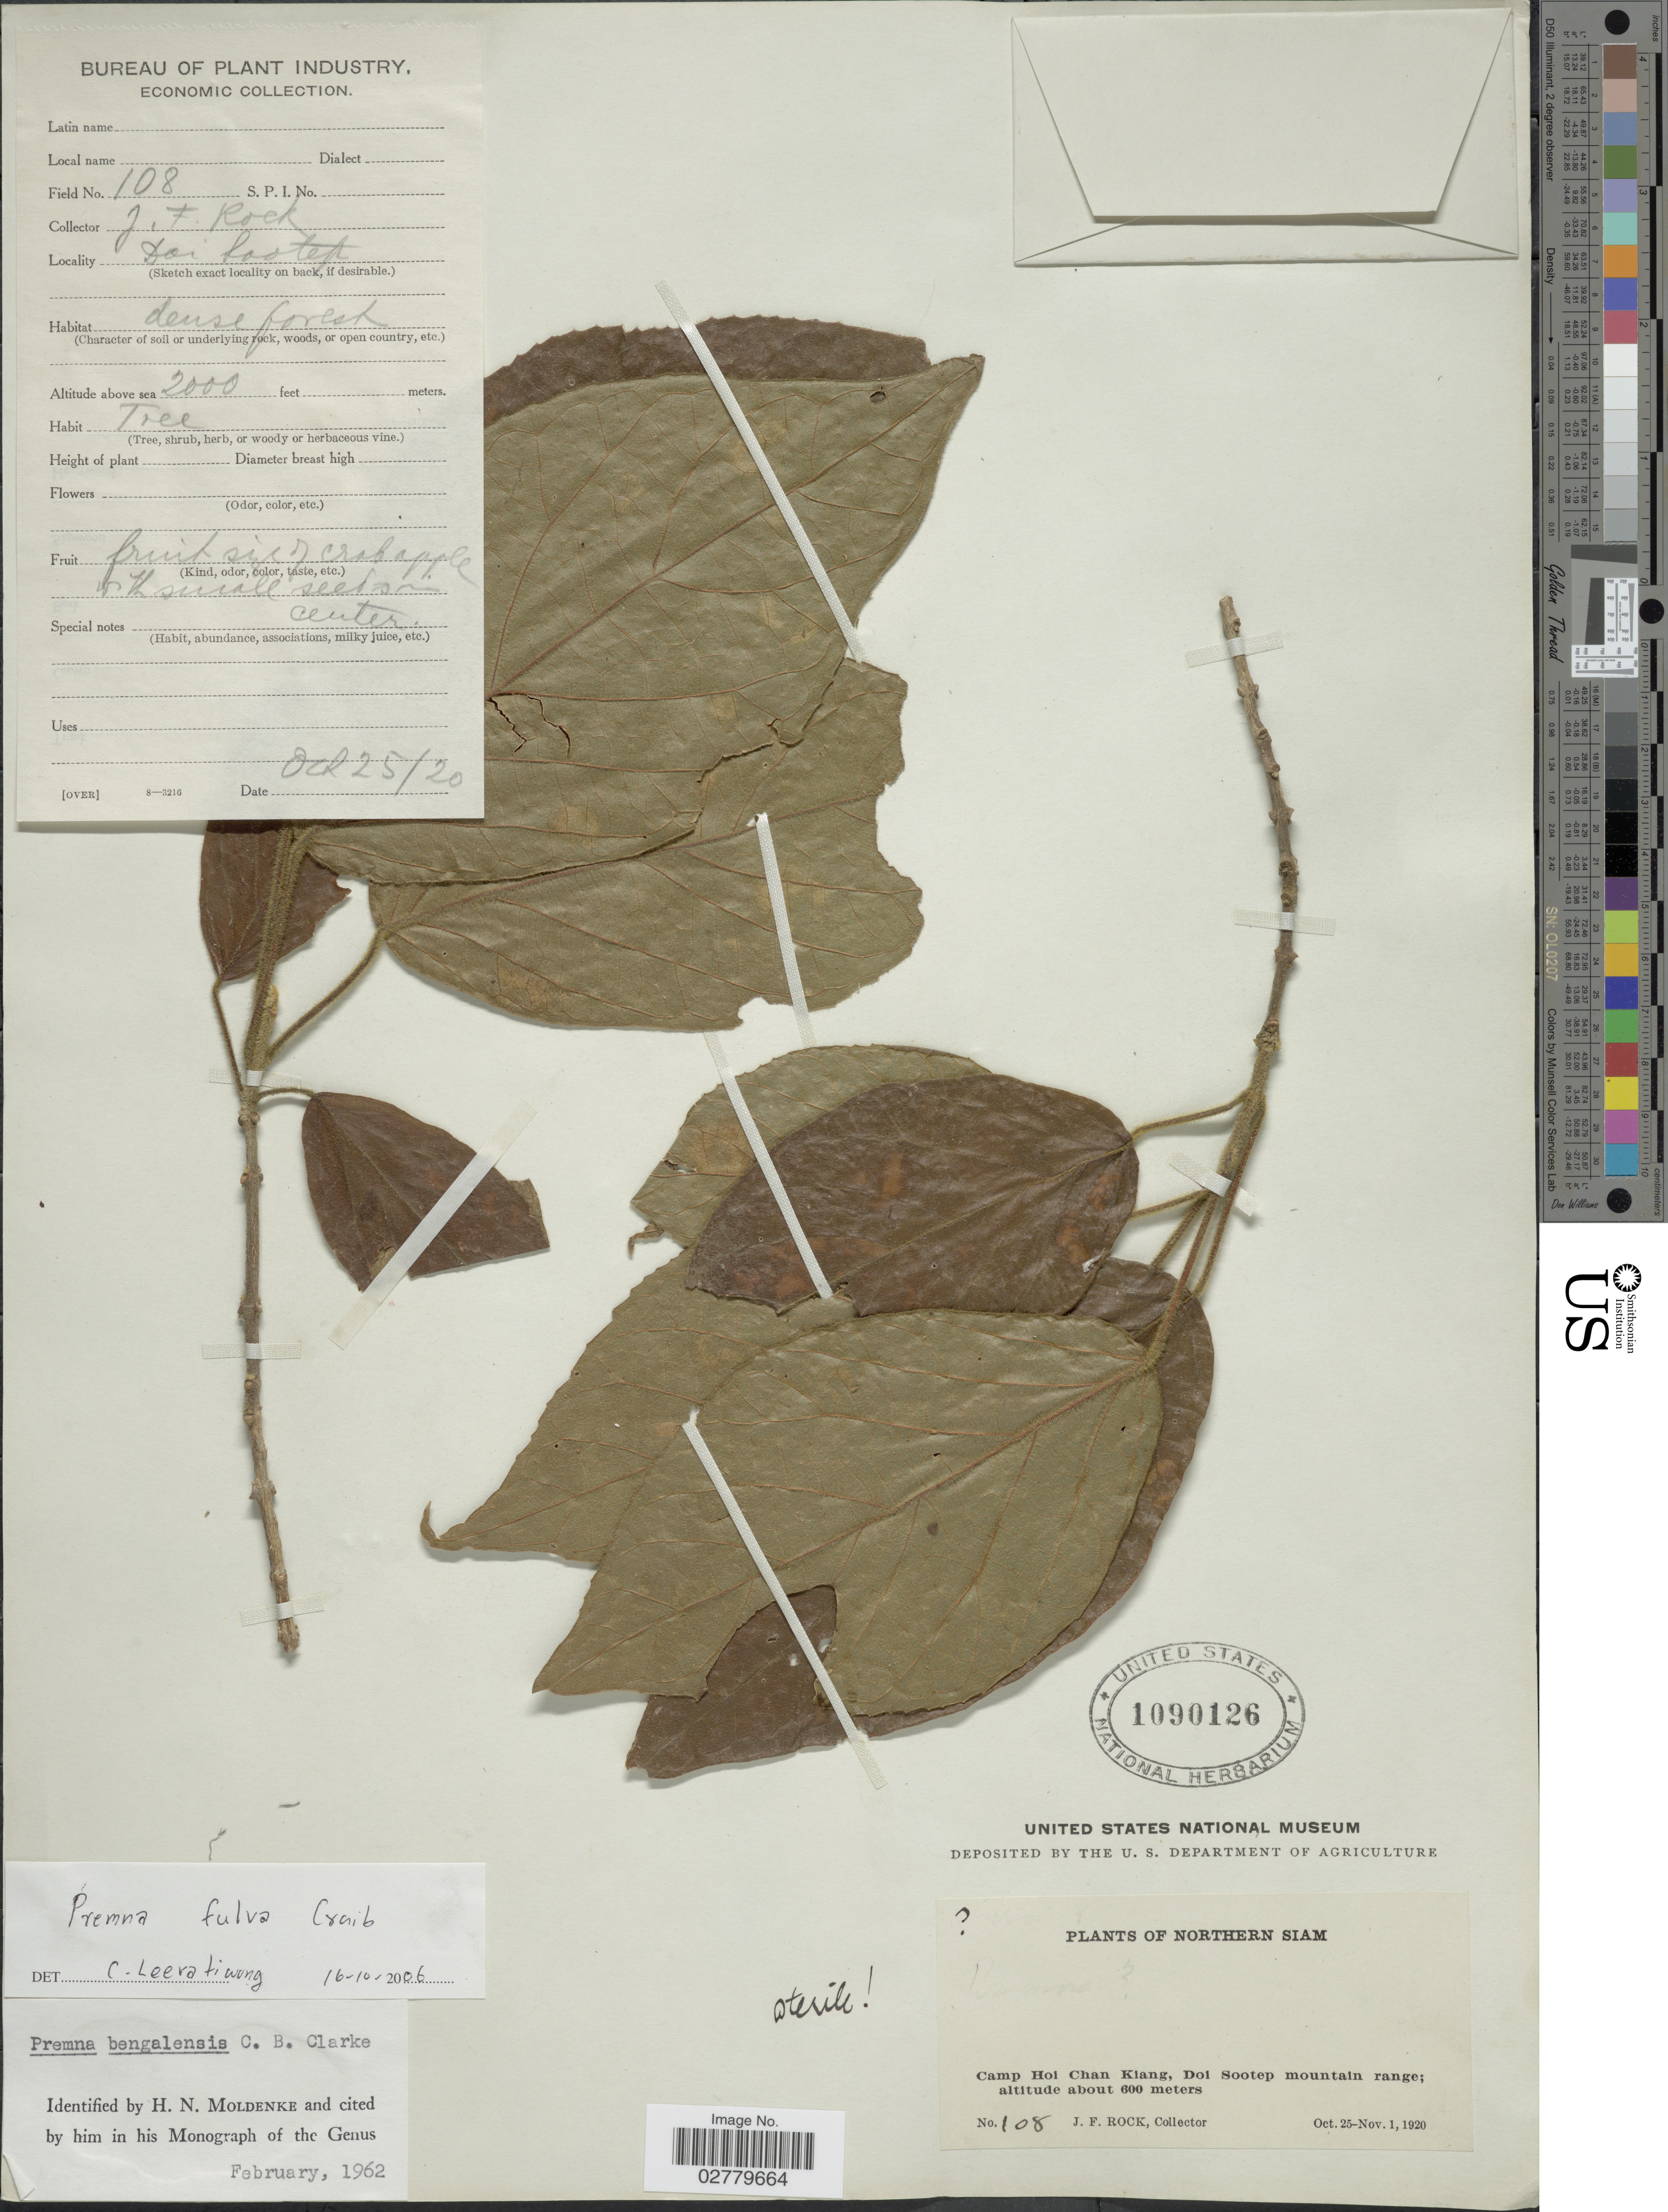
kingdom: Plantae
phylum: Tracheophyta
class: Magnoliopsida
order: Lamiales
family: Lamiaceae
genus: Premna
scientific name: Premna fulva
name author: Craib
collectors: J. Rock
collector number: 108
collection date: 1920-10-25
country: Thailand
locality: Northern Siam. Camp Hoi Chan Kiang, Doi Sootep mountain range.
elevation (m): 610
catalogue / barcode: US 1090126